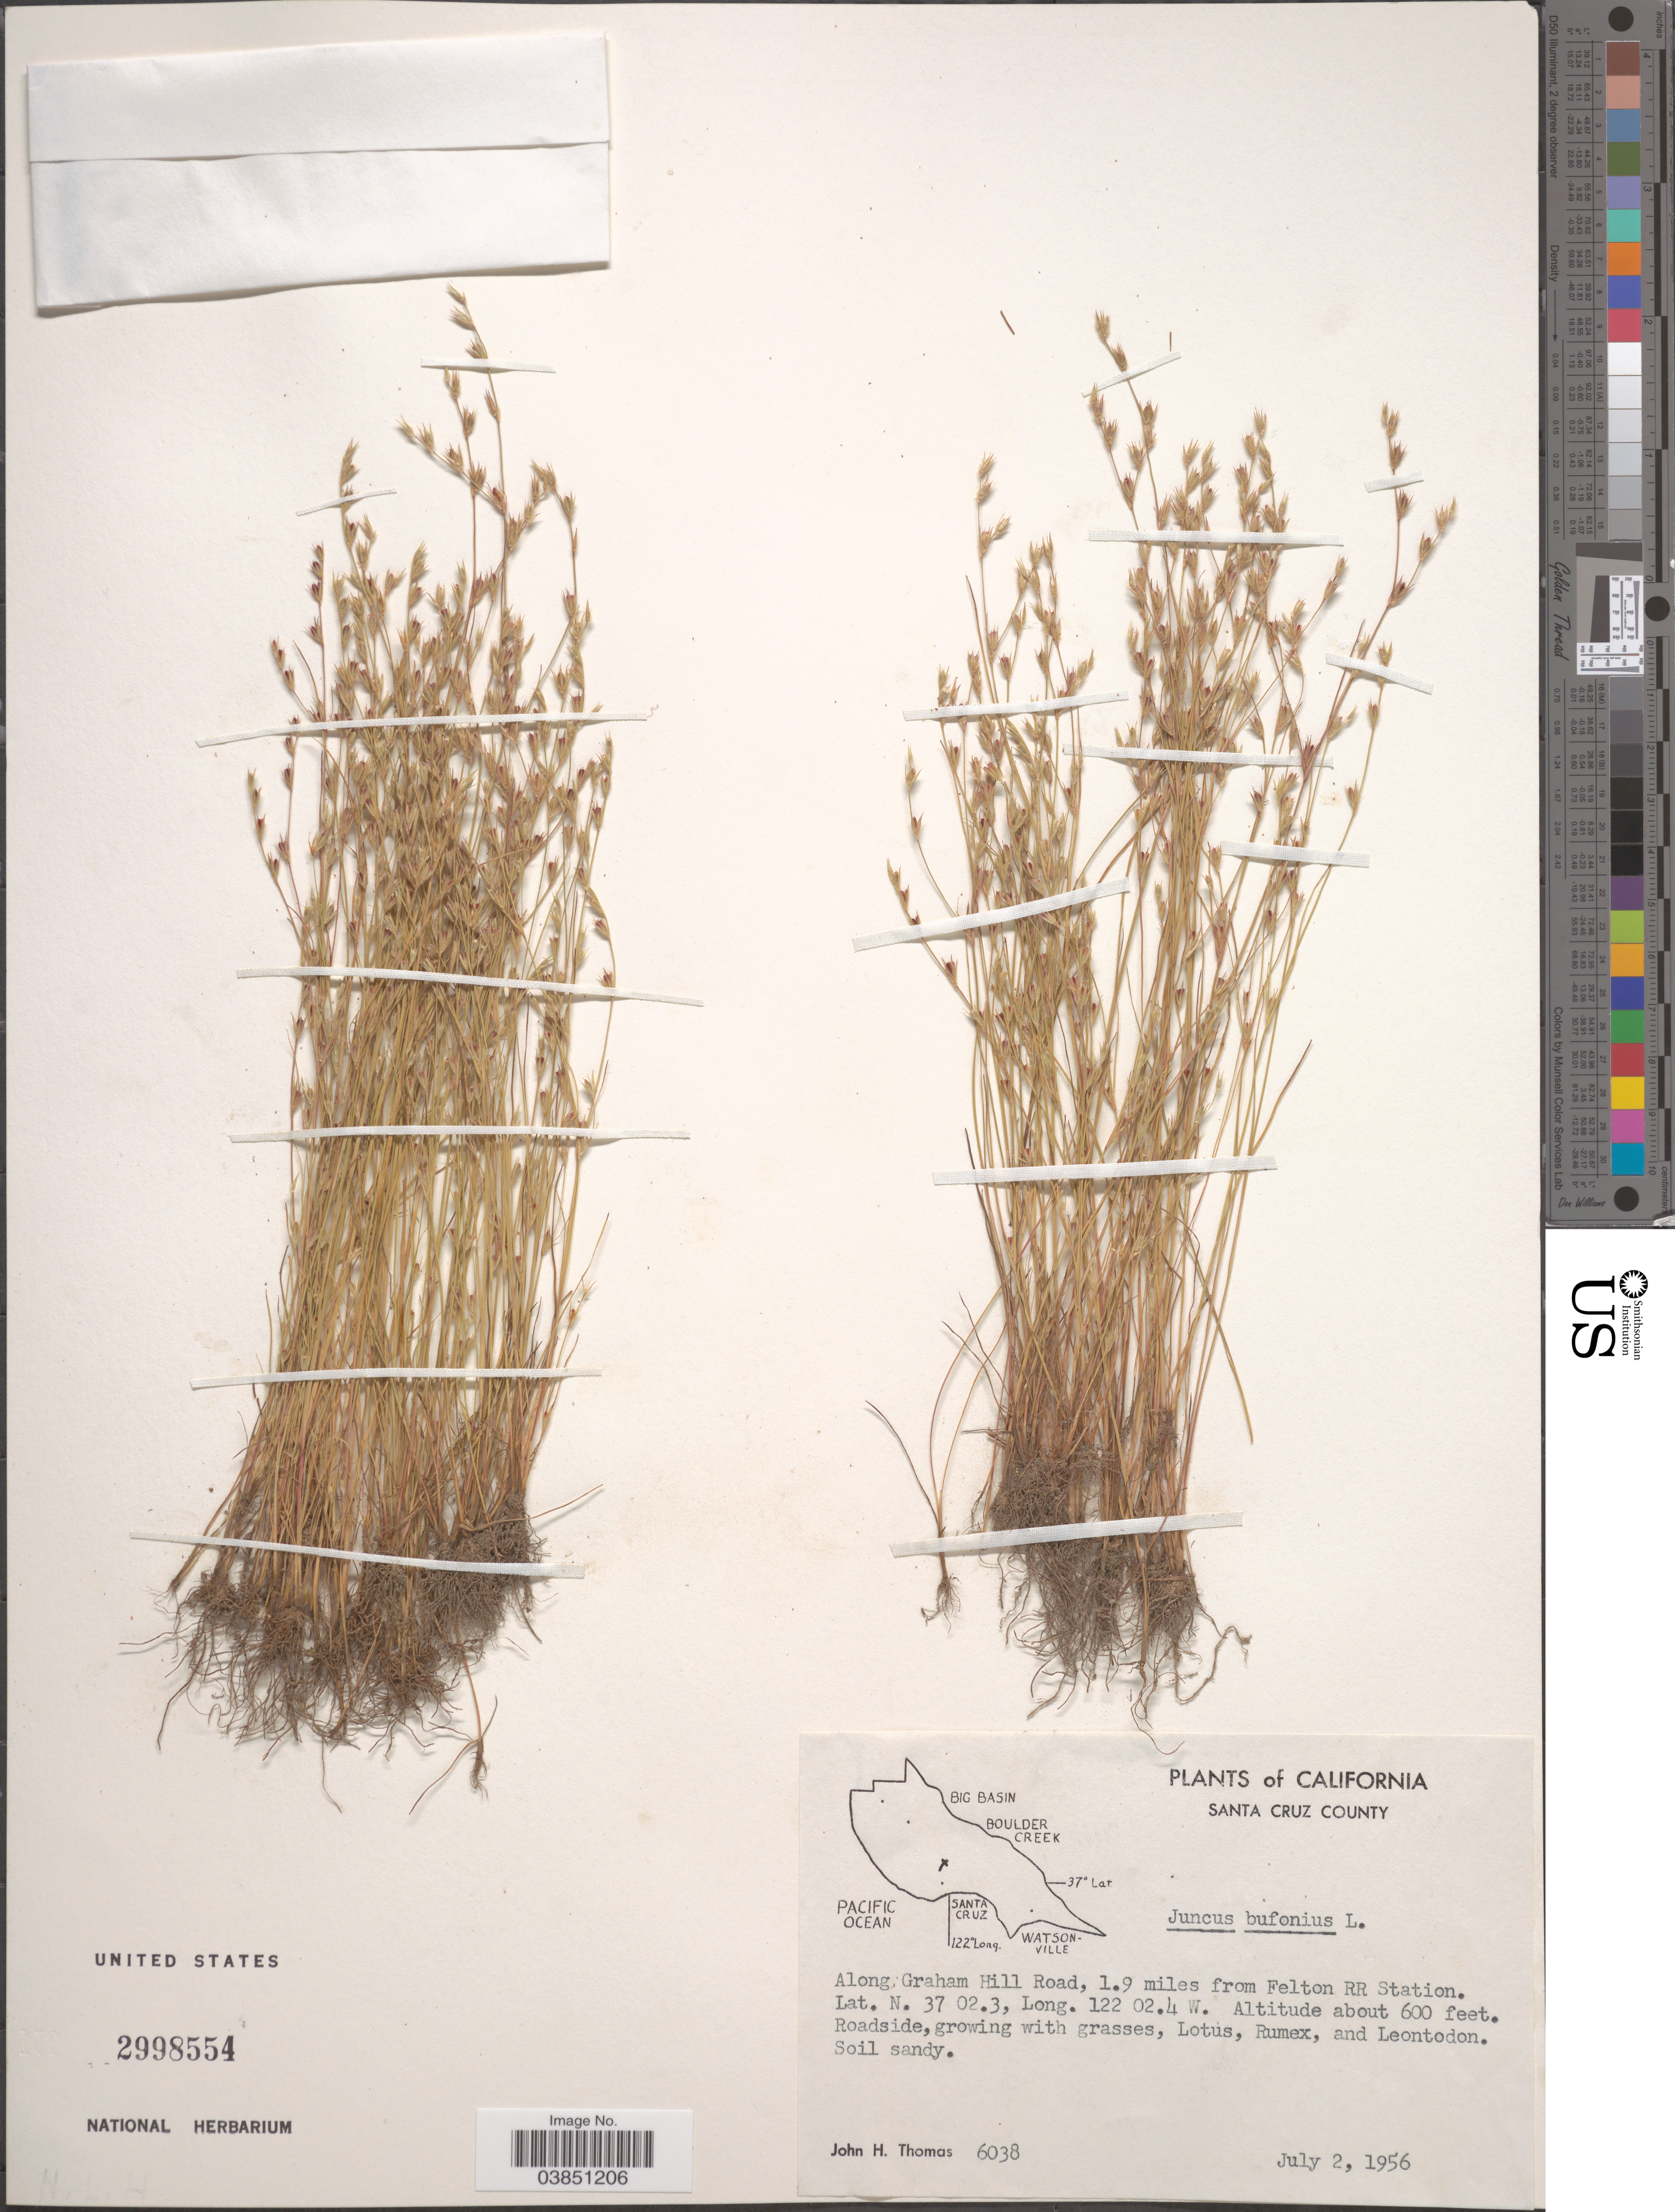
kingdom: Plantae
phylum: Tracheophyta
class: Liliopsida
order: Poales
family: Juncaceae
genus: Juncus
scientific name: Juncus bufonius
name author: L.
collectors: J. H. Thomas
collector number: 6038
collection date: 1956-07-02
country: United States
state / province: California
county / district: Santa Cruz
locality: Santa Cruz County. Along Graham Hill Road, 1.9 miles from Felton RR Station.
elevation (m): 183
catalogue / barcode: US 2998554